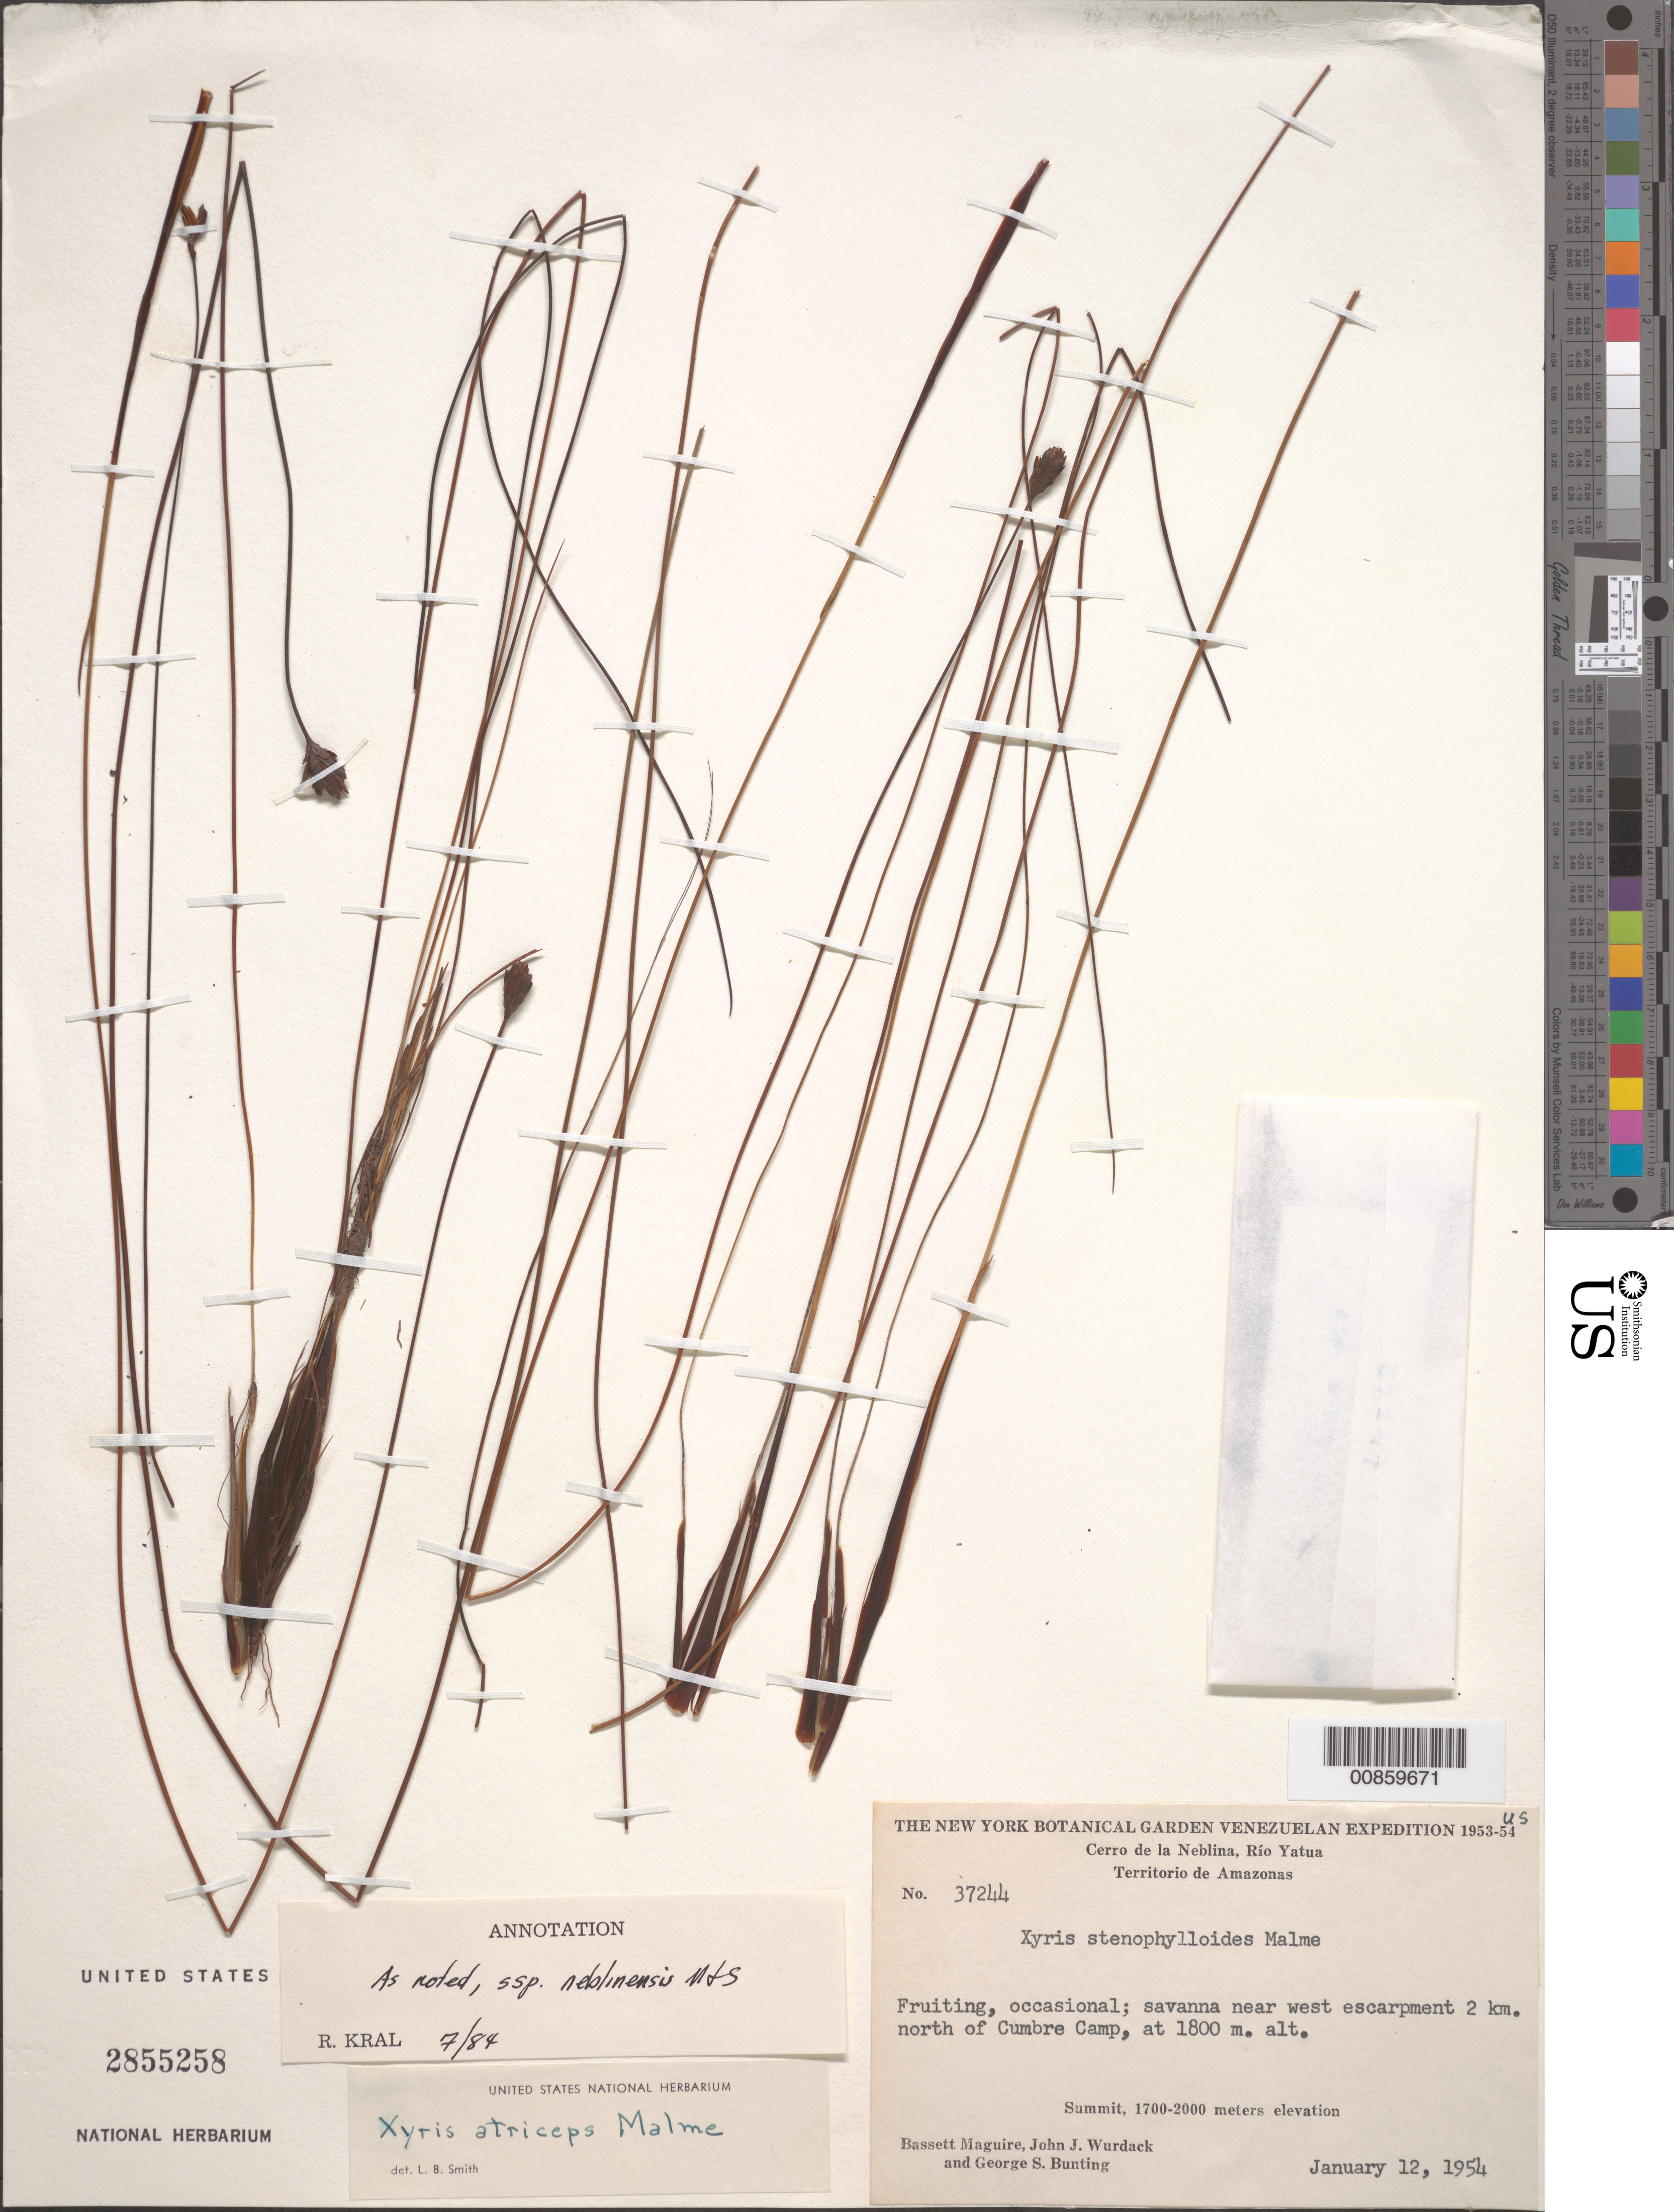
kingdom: Plantae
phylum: Tracheophyta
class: Liliopsida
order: Poales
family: Xyridaceae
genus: Xyris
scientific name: Xyris atriceps subsp. neblinensis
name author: Maguire & L.B. Sm.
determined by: Kral, Robert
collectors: B. Maguire, J. J. Wurdack & G. S. Bunting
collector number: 37244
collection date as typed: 12-Jan-54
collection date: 1954-01-12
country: Venezuela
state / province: Amazonas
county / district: Río Negro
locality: Cerro de la Neblina, Río Yatua, 2 km N of Cumbre Camp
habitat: Savanna near west escarpment.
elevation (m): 1800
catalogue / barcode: US 2855258